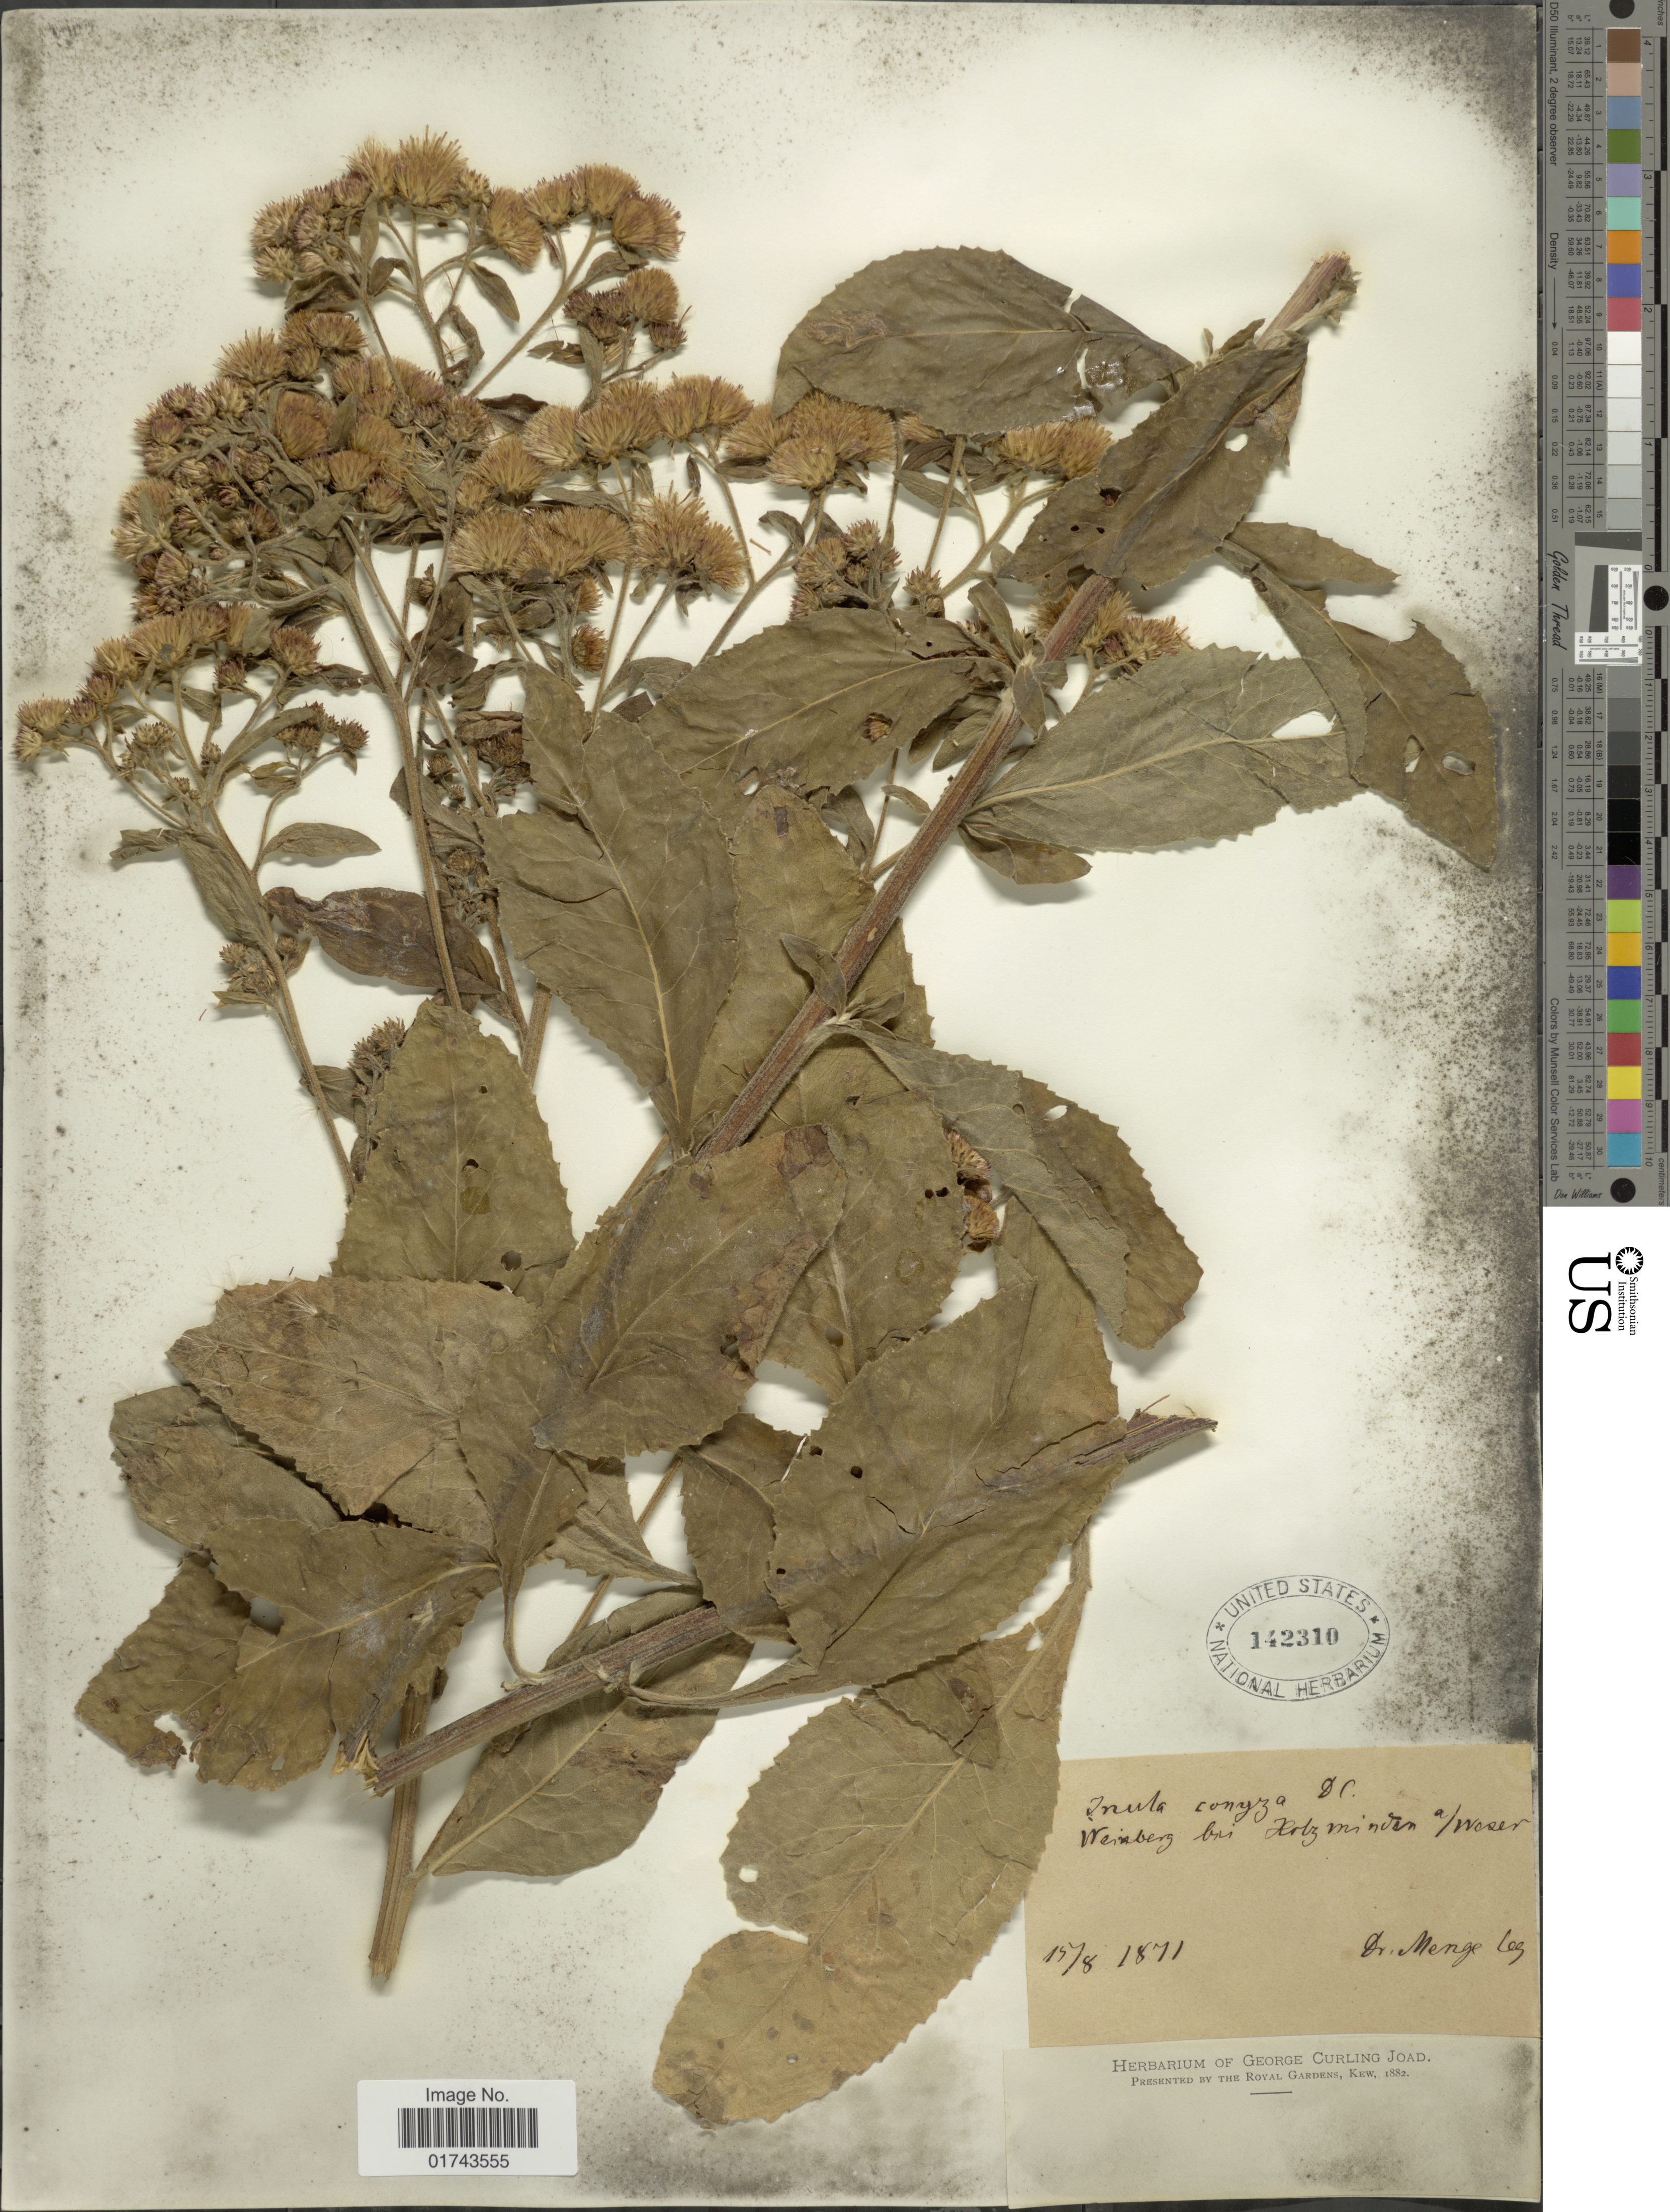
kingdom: Plantae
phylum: Tracheophyta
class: Magnoliopsida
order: Asterales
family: Asteraceae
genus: Inula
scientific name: Inula conyzae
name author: (Griess.) DC.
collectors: J. Menge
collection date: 1871-08-15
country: Germany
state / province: Niedersachsen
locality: Weinberg boi Hotz minven a/Weser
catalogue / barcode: US 142310